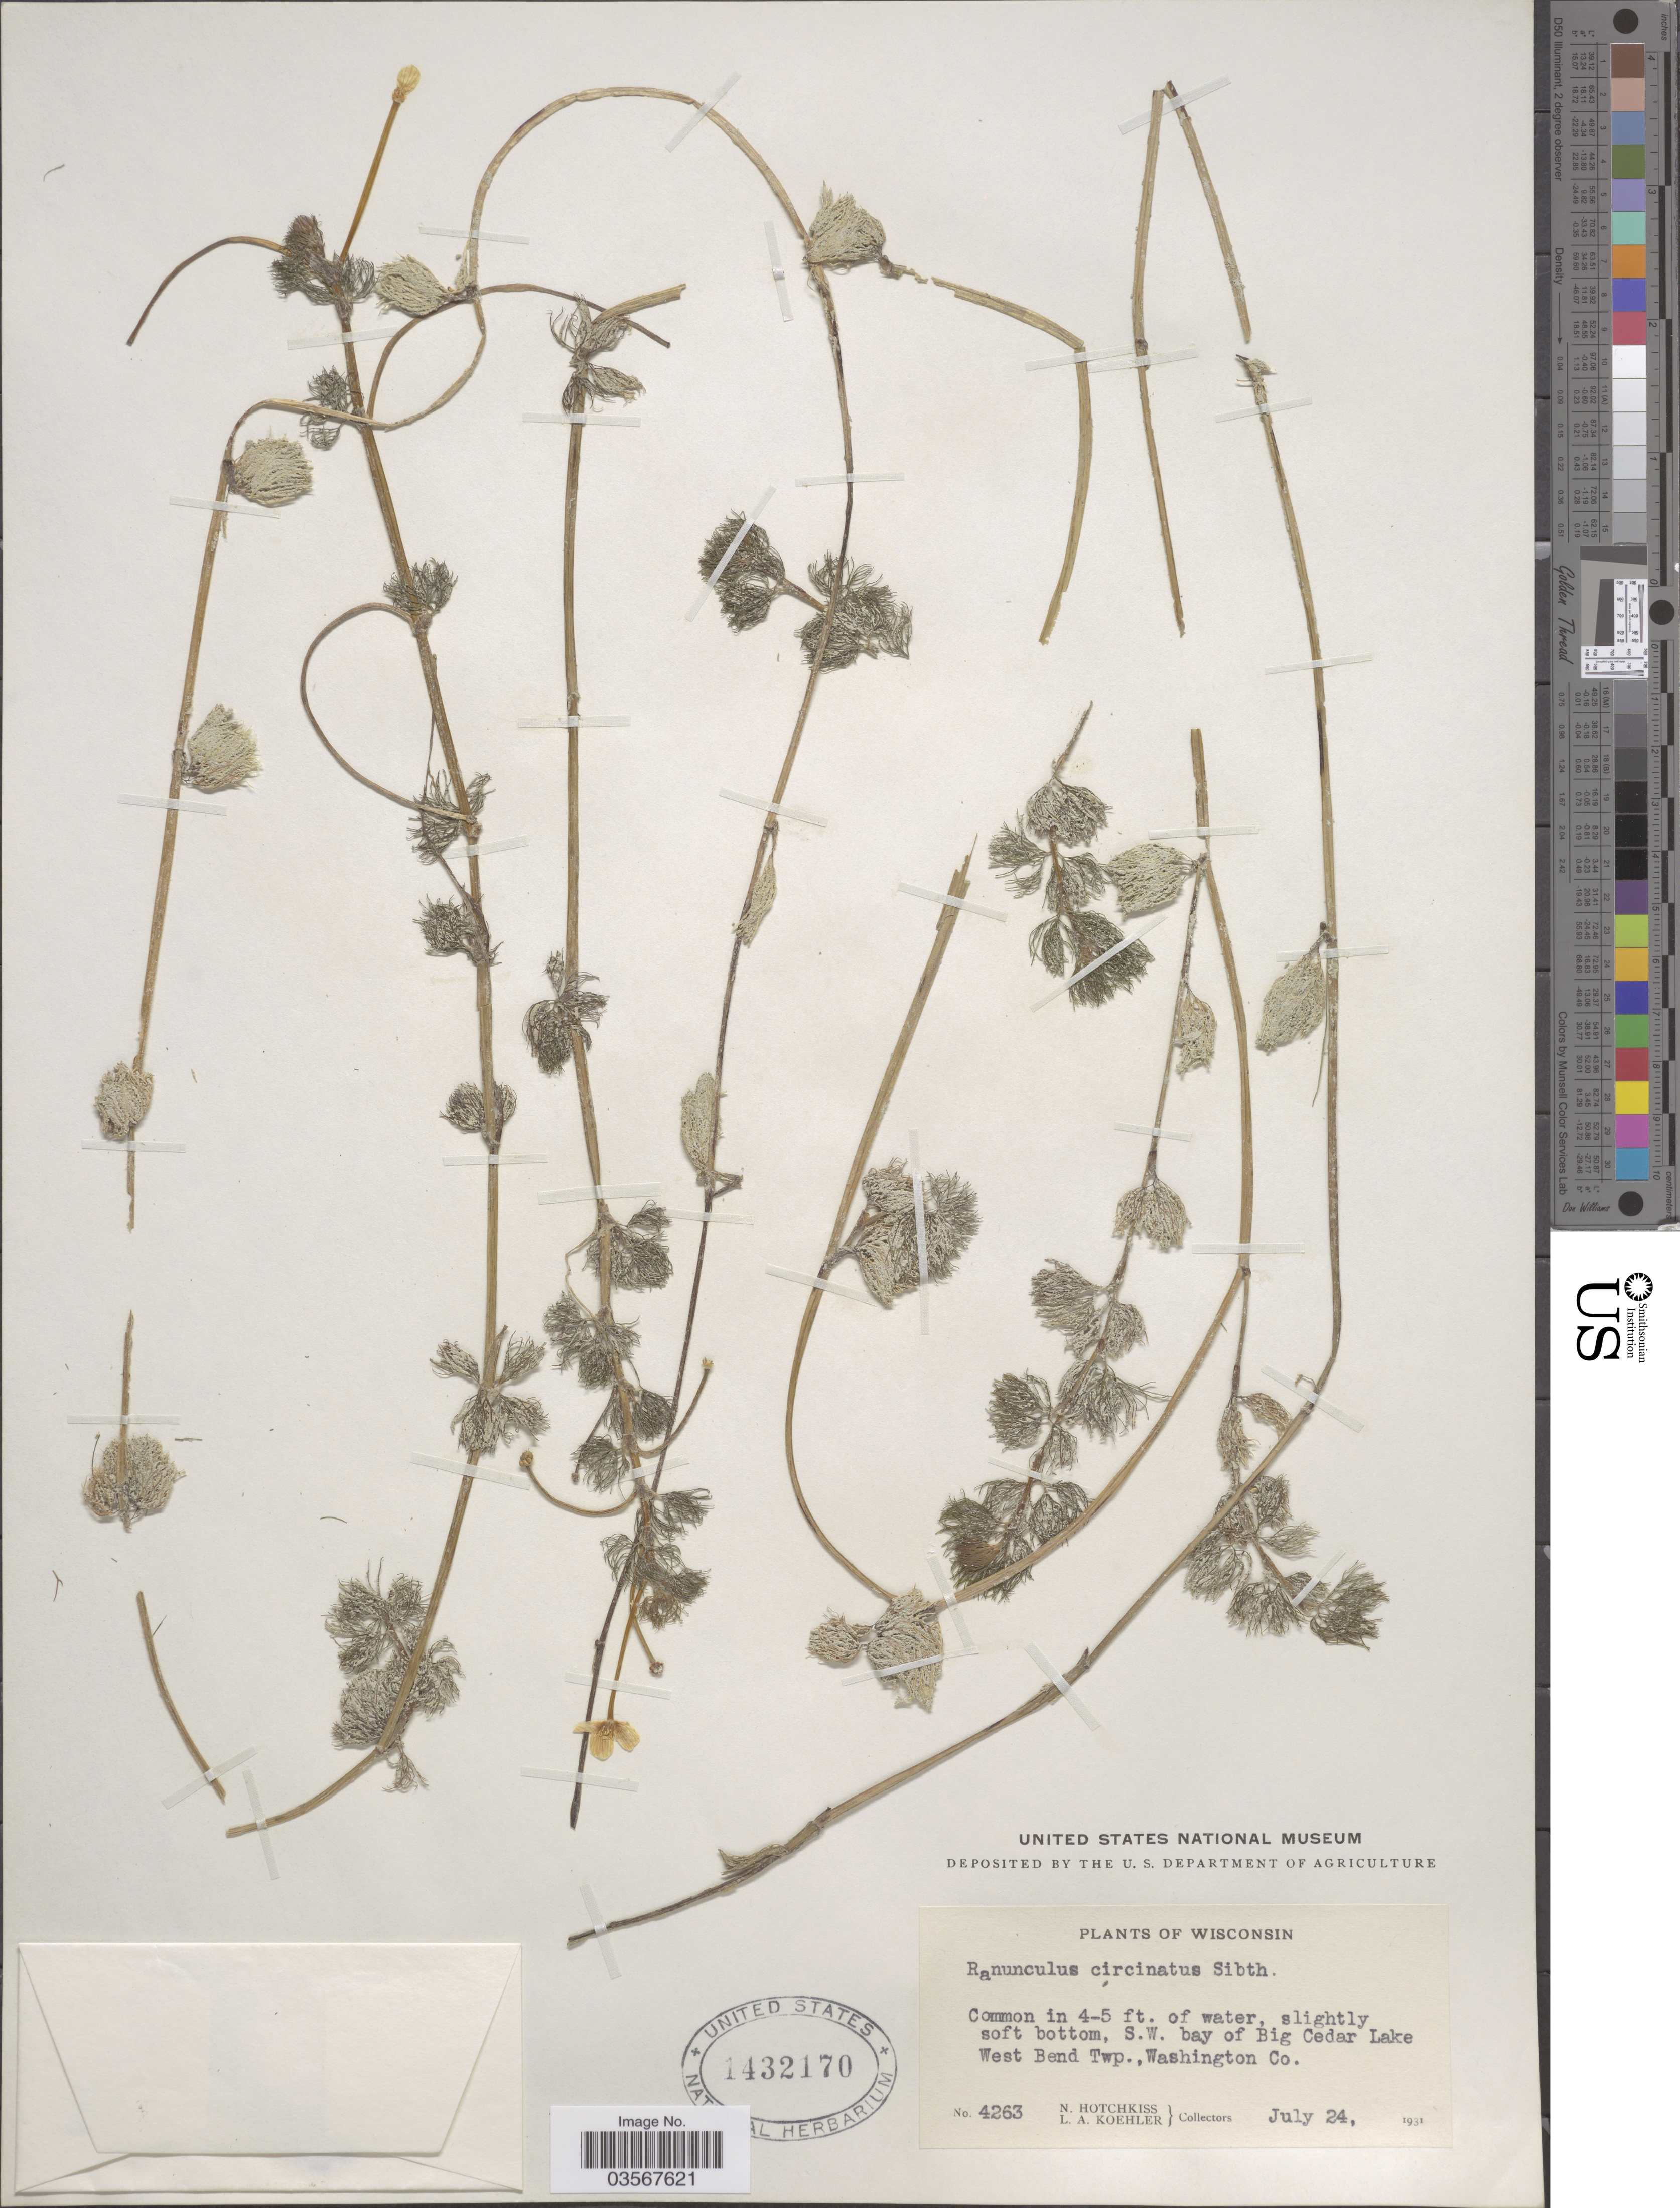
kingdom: Plantae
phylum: Tracheophyta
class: Magnoliopsida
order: Ranunculales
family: Ranunculaceae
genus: Ranunculus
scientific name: Ranunculus longirostris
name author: Godr.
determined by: Strong, Mark T., (BOT), Smithsonian Institution - National Museum of Natural History (UNITED STATES)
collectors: N. Hotchkiss & L. Koehler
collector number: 4263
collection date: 1931-07-24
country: United States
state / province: Wisconsin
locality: S. W. bay of Big Cedar Lake West Bend Twp., Washington Co.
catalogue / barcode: US 1432170